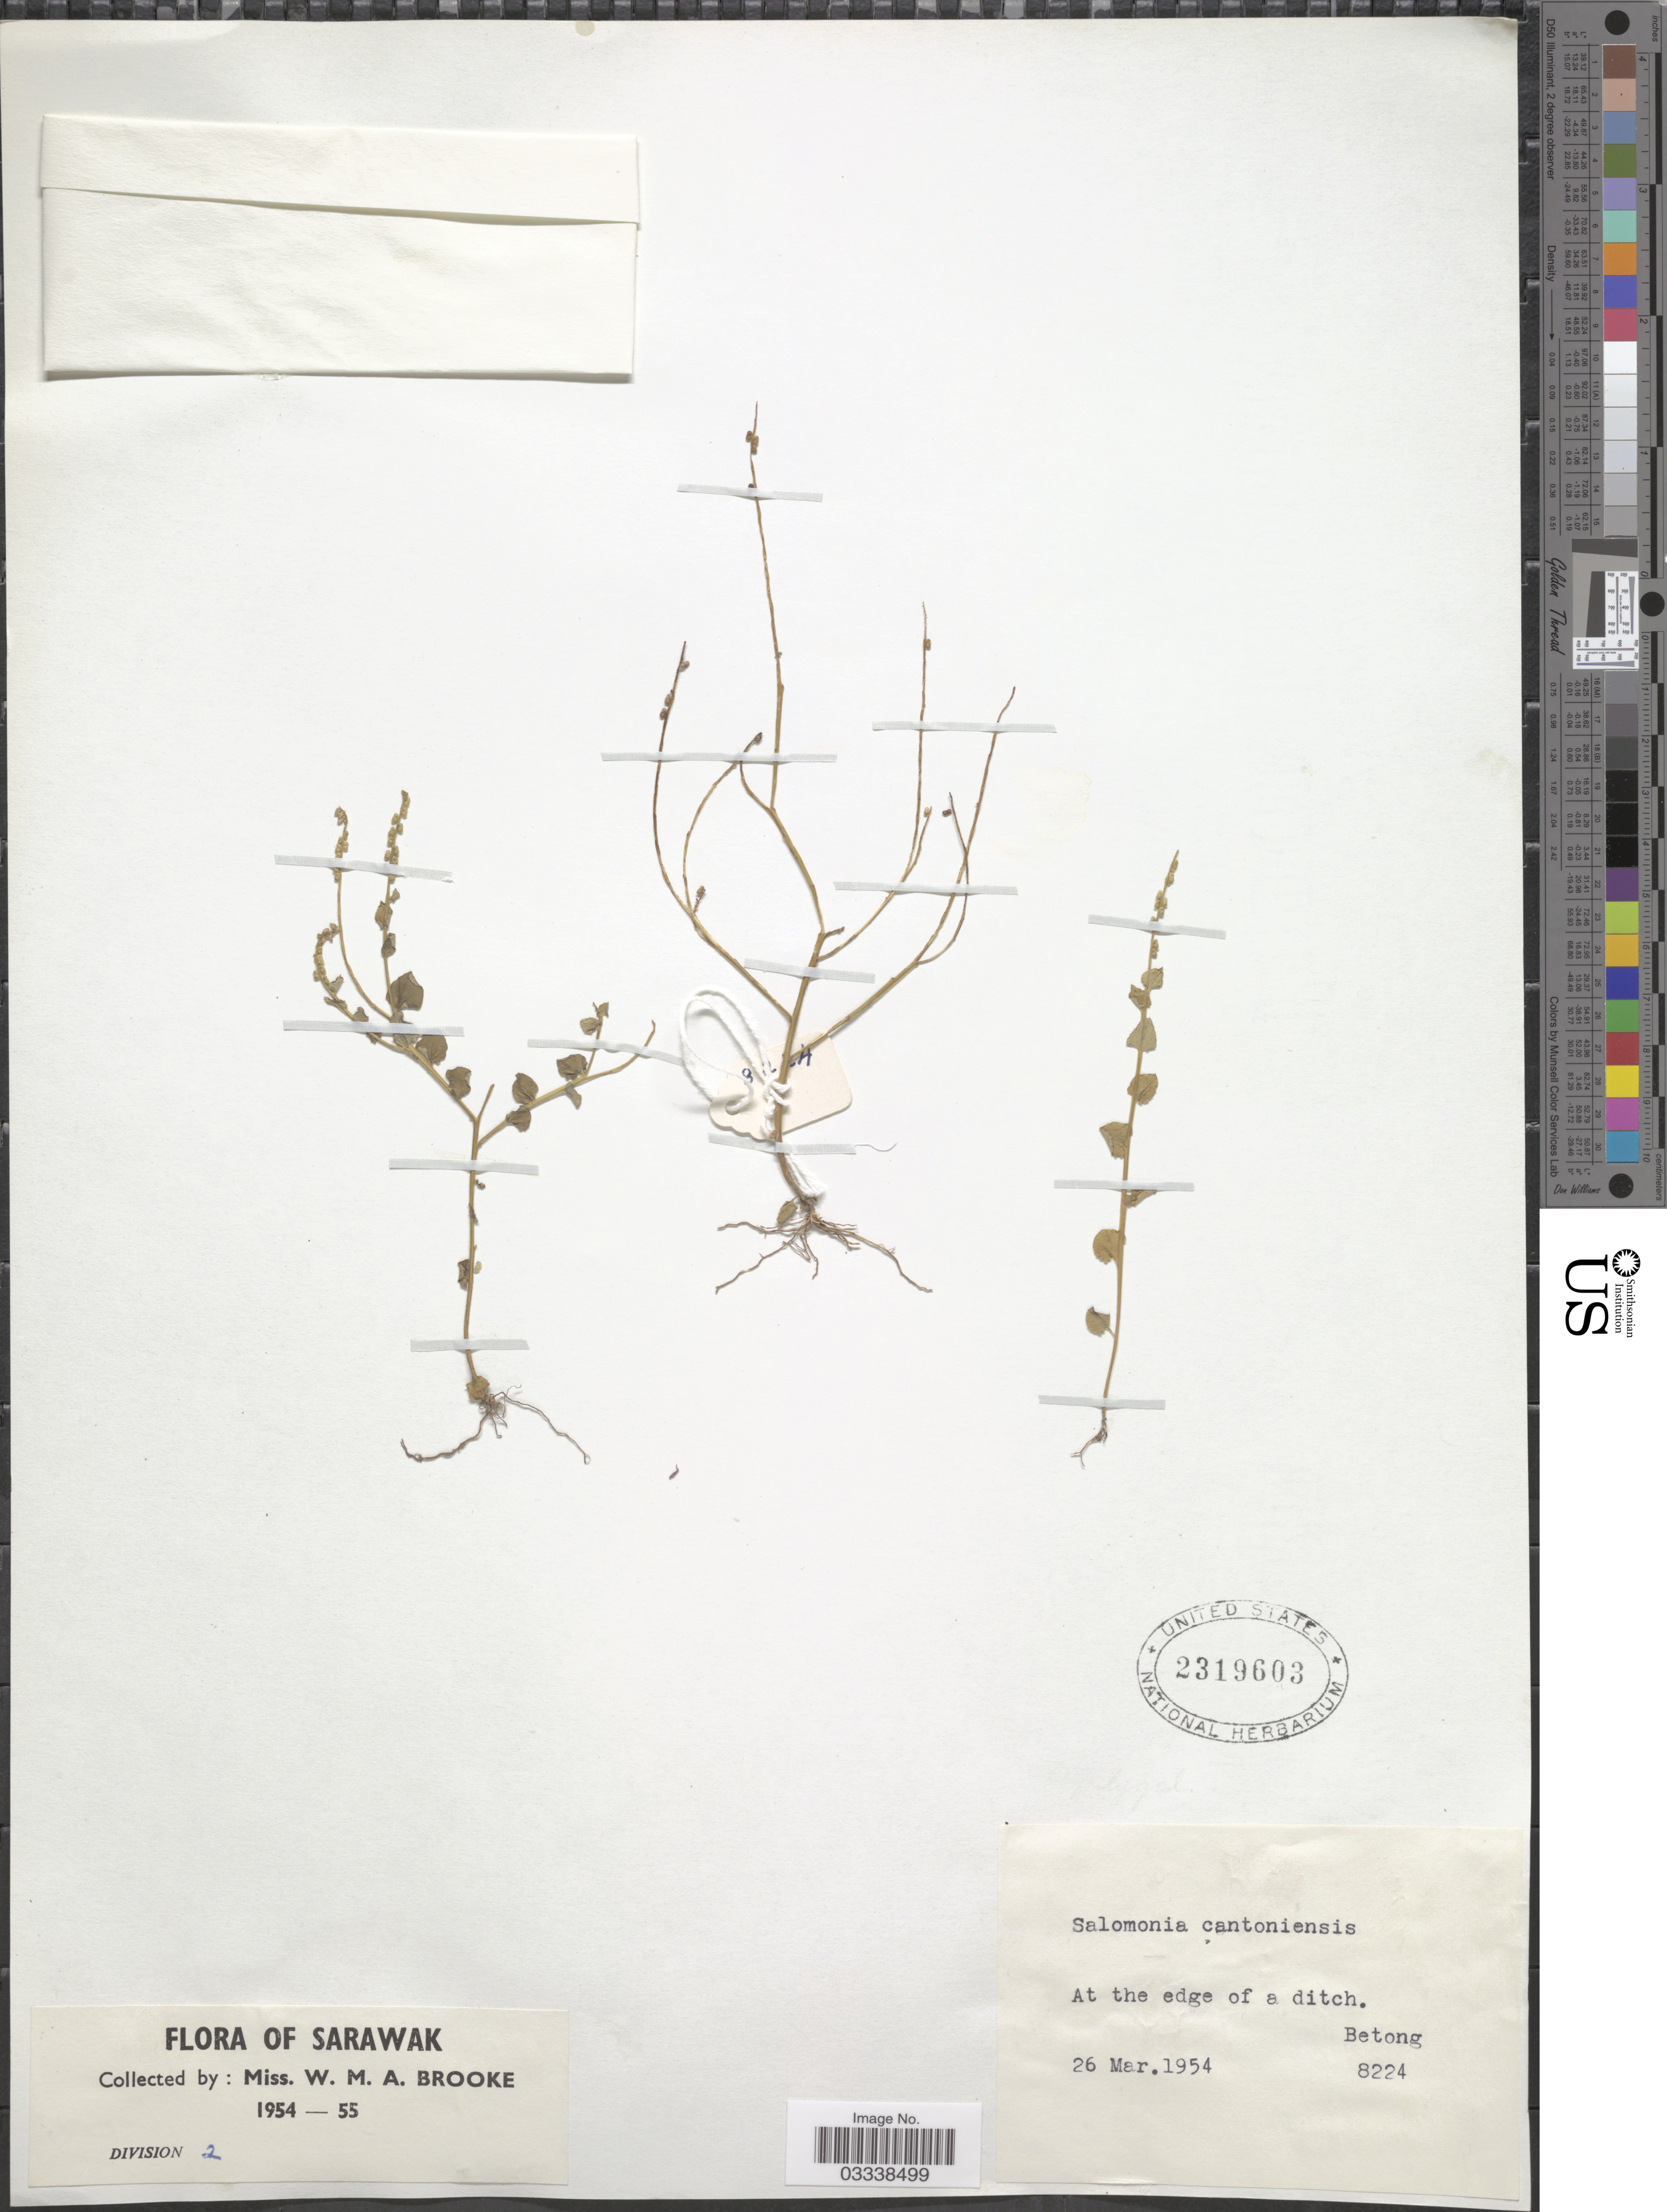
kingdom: Plantae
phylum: Tracheophyta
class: Magnoliopsida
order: Fabales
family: Polygalaceae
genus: Salomonia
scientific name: Salomonia cantoniensis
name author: Lour.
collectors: W. Brooke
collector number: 8224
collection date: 1954-03-26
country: Malaysia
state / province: Sarawak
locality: Betong.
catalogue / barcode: US 2319603